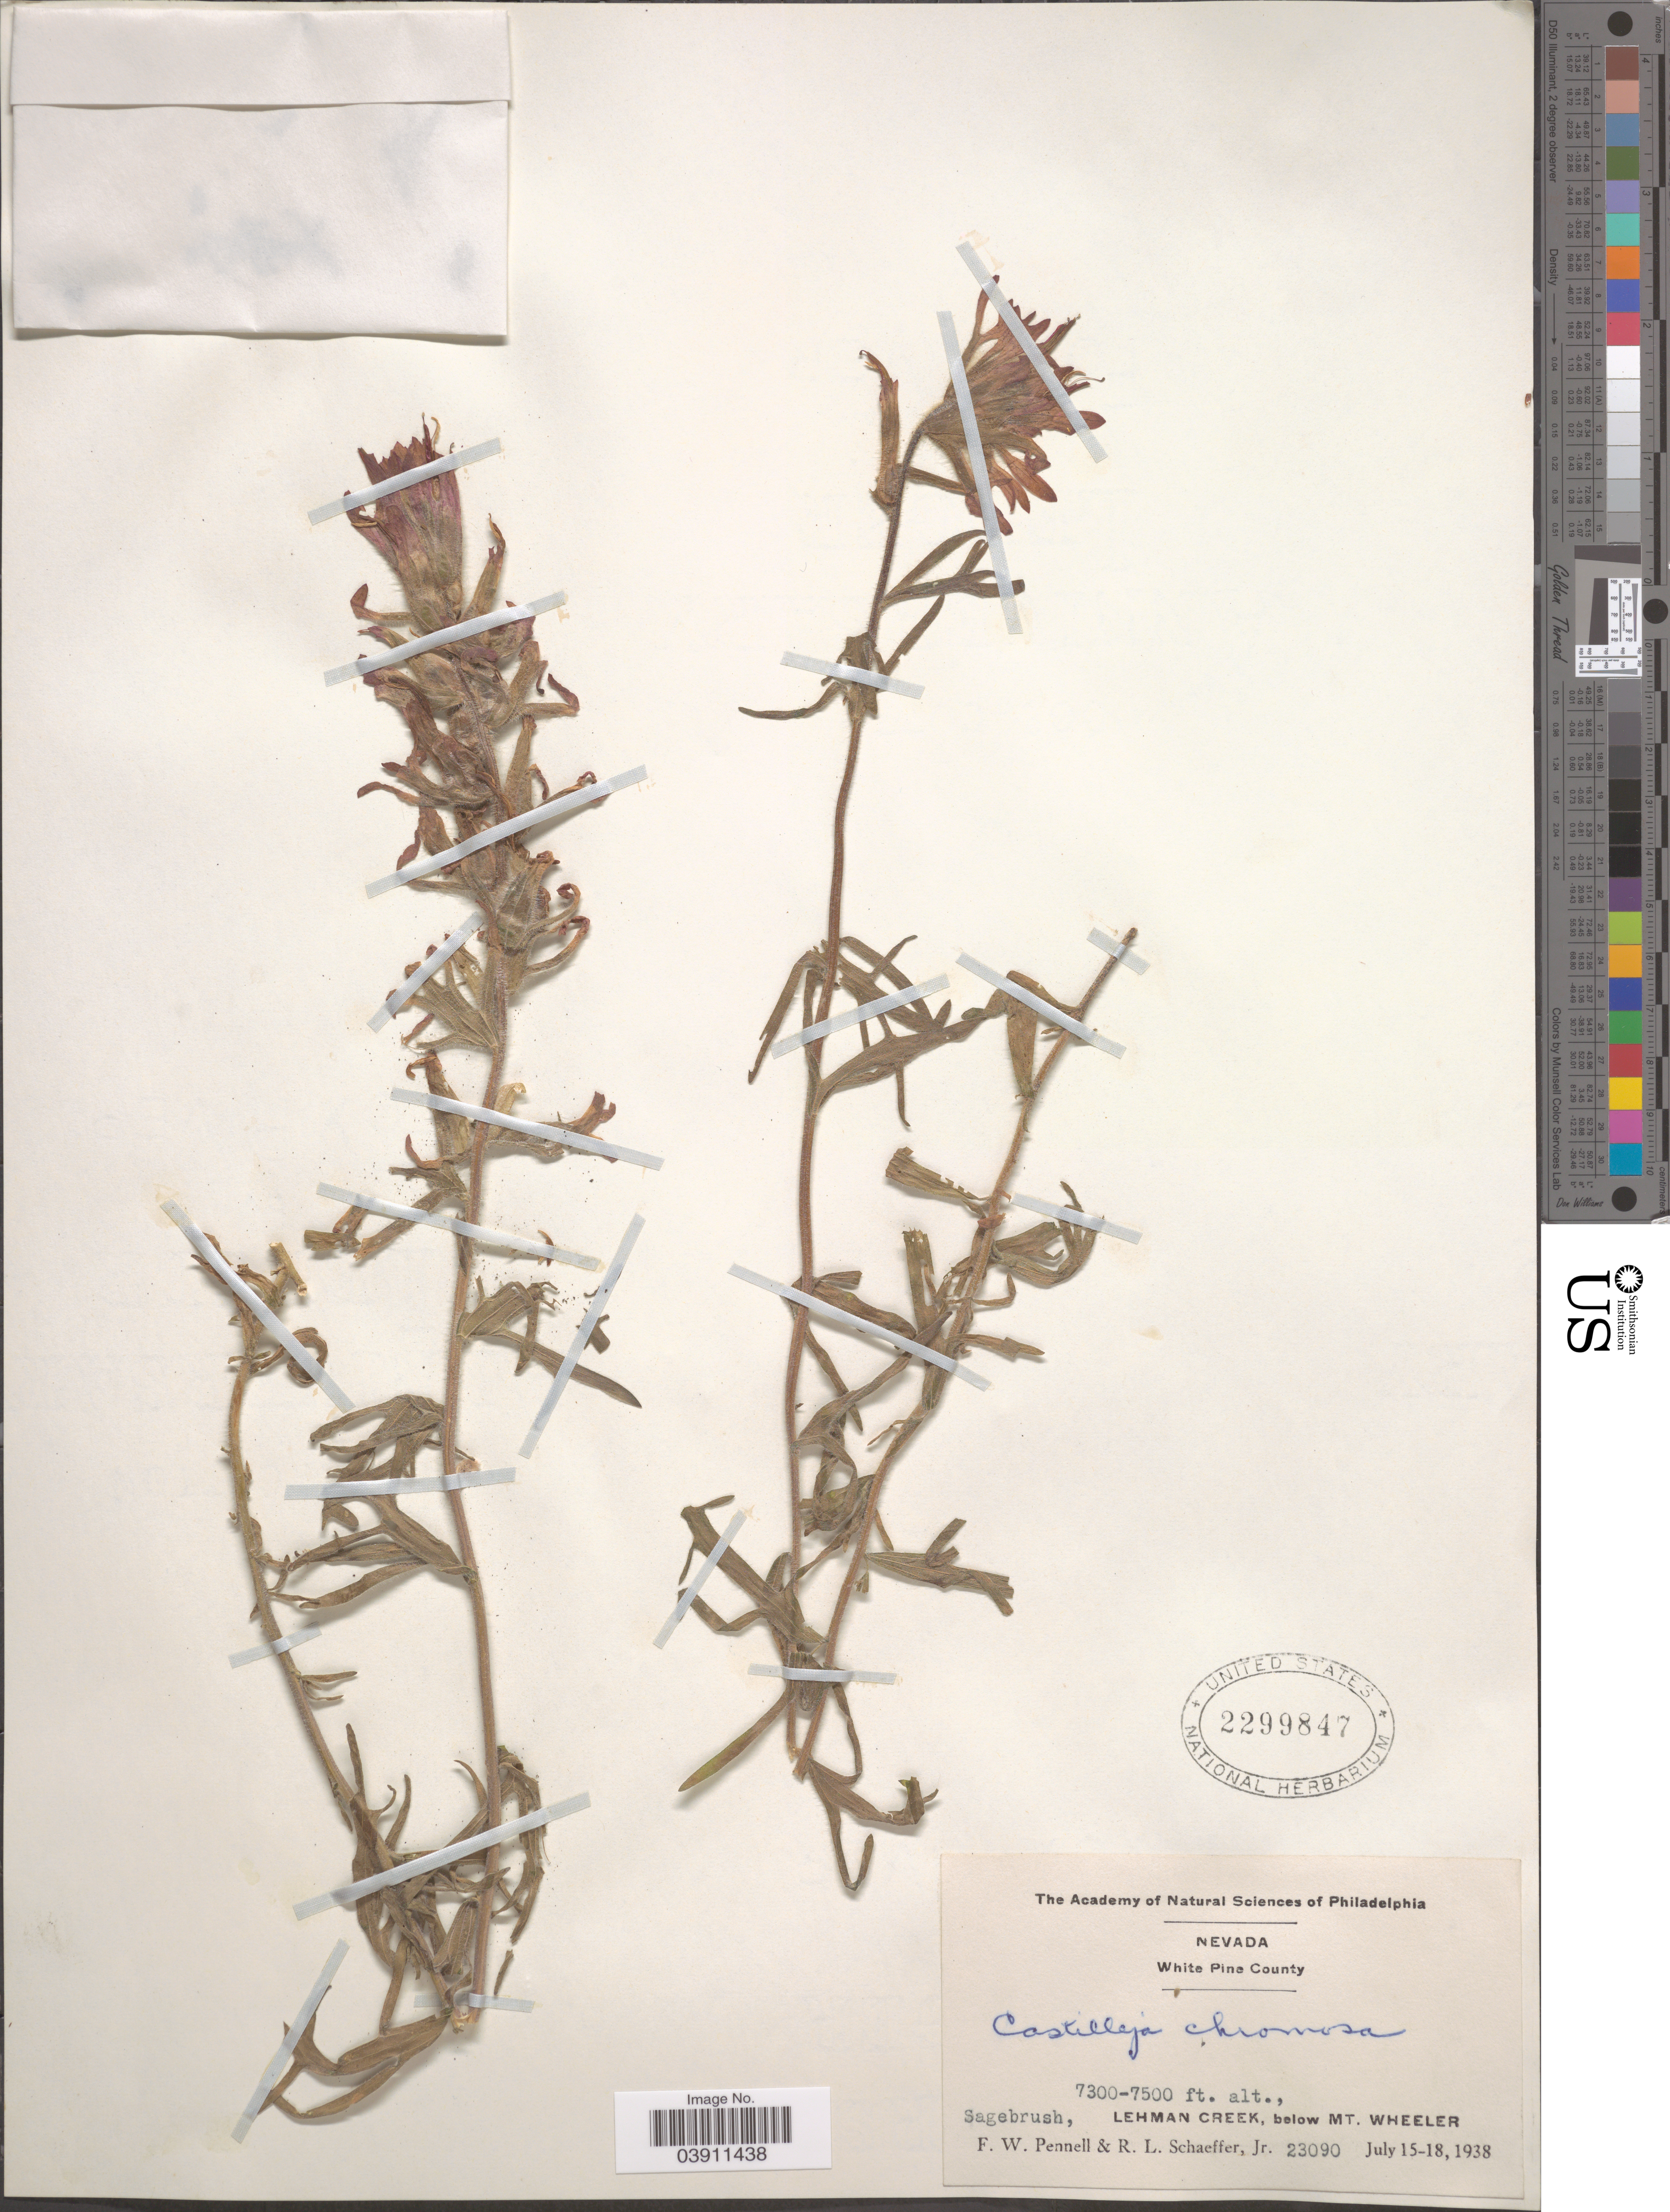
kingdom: Plantae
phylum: Tracheophyta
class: Magnoliopsida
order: Lamiales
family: Orobanchaceae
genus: Castilleja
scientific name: Castilleja chromosa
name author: A. Nelson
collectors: F. W. Pennell & R. L. Schaeffer Jr.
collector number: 23090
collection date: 1938-07-15/1938-07-18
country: United States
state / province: Nevada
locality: White Pine County. Lehman Creek, below Mt. Wheeler.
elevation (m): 2225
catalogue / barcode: US 2299847